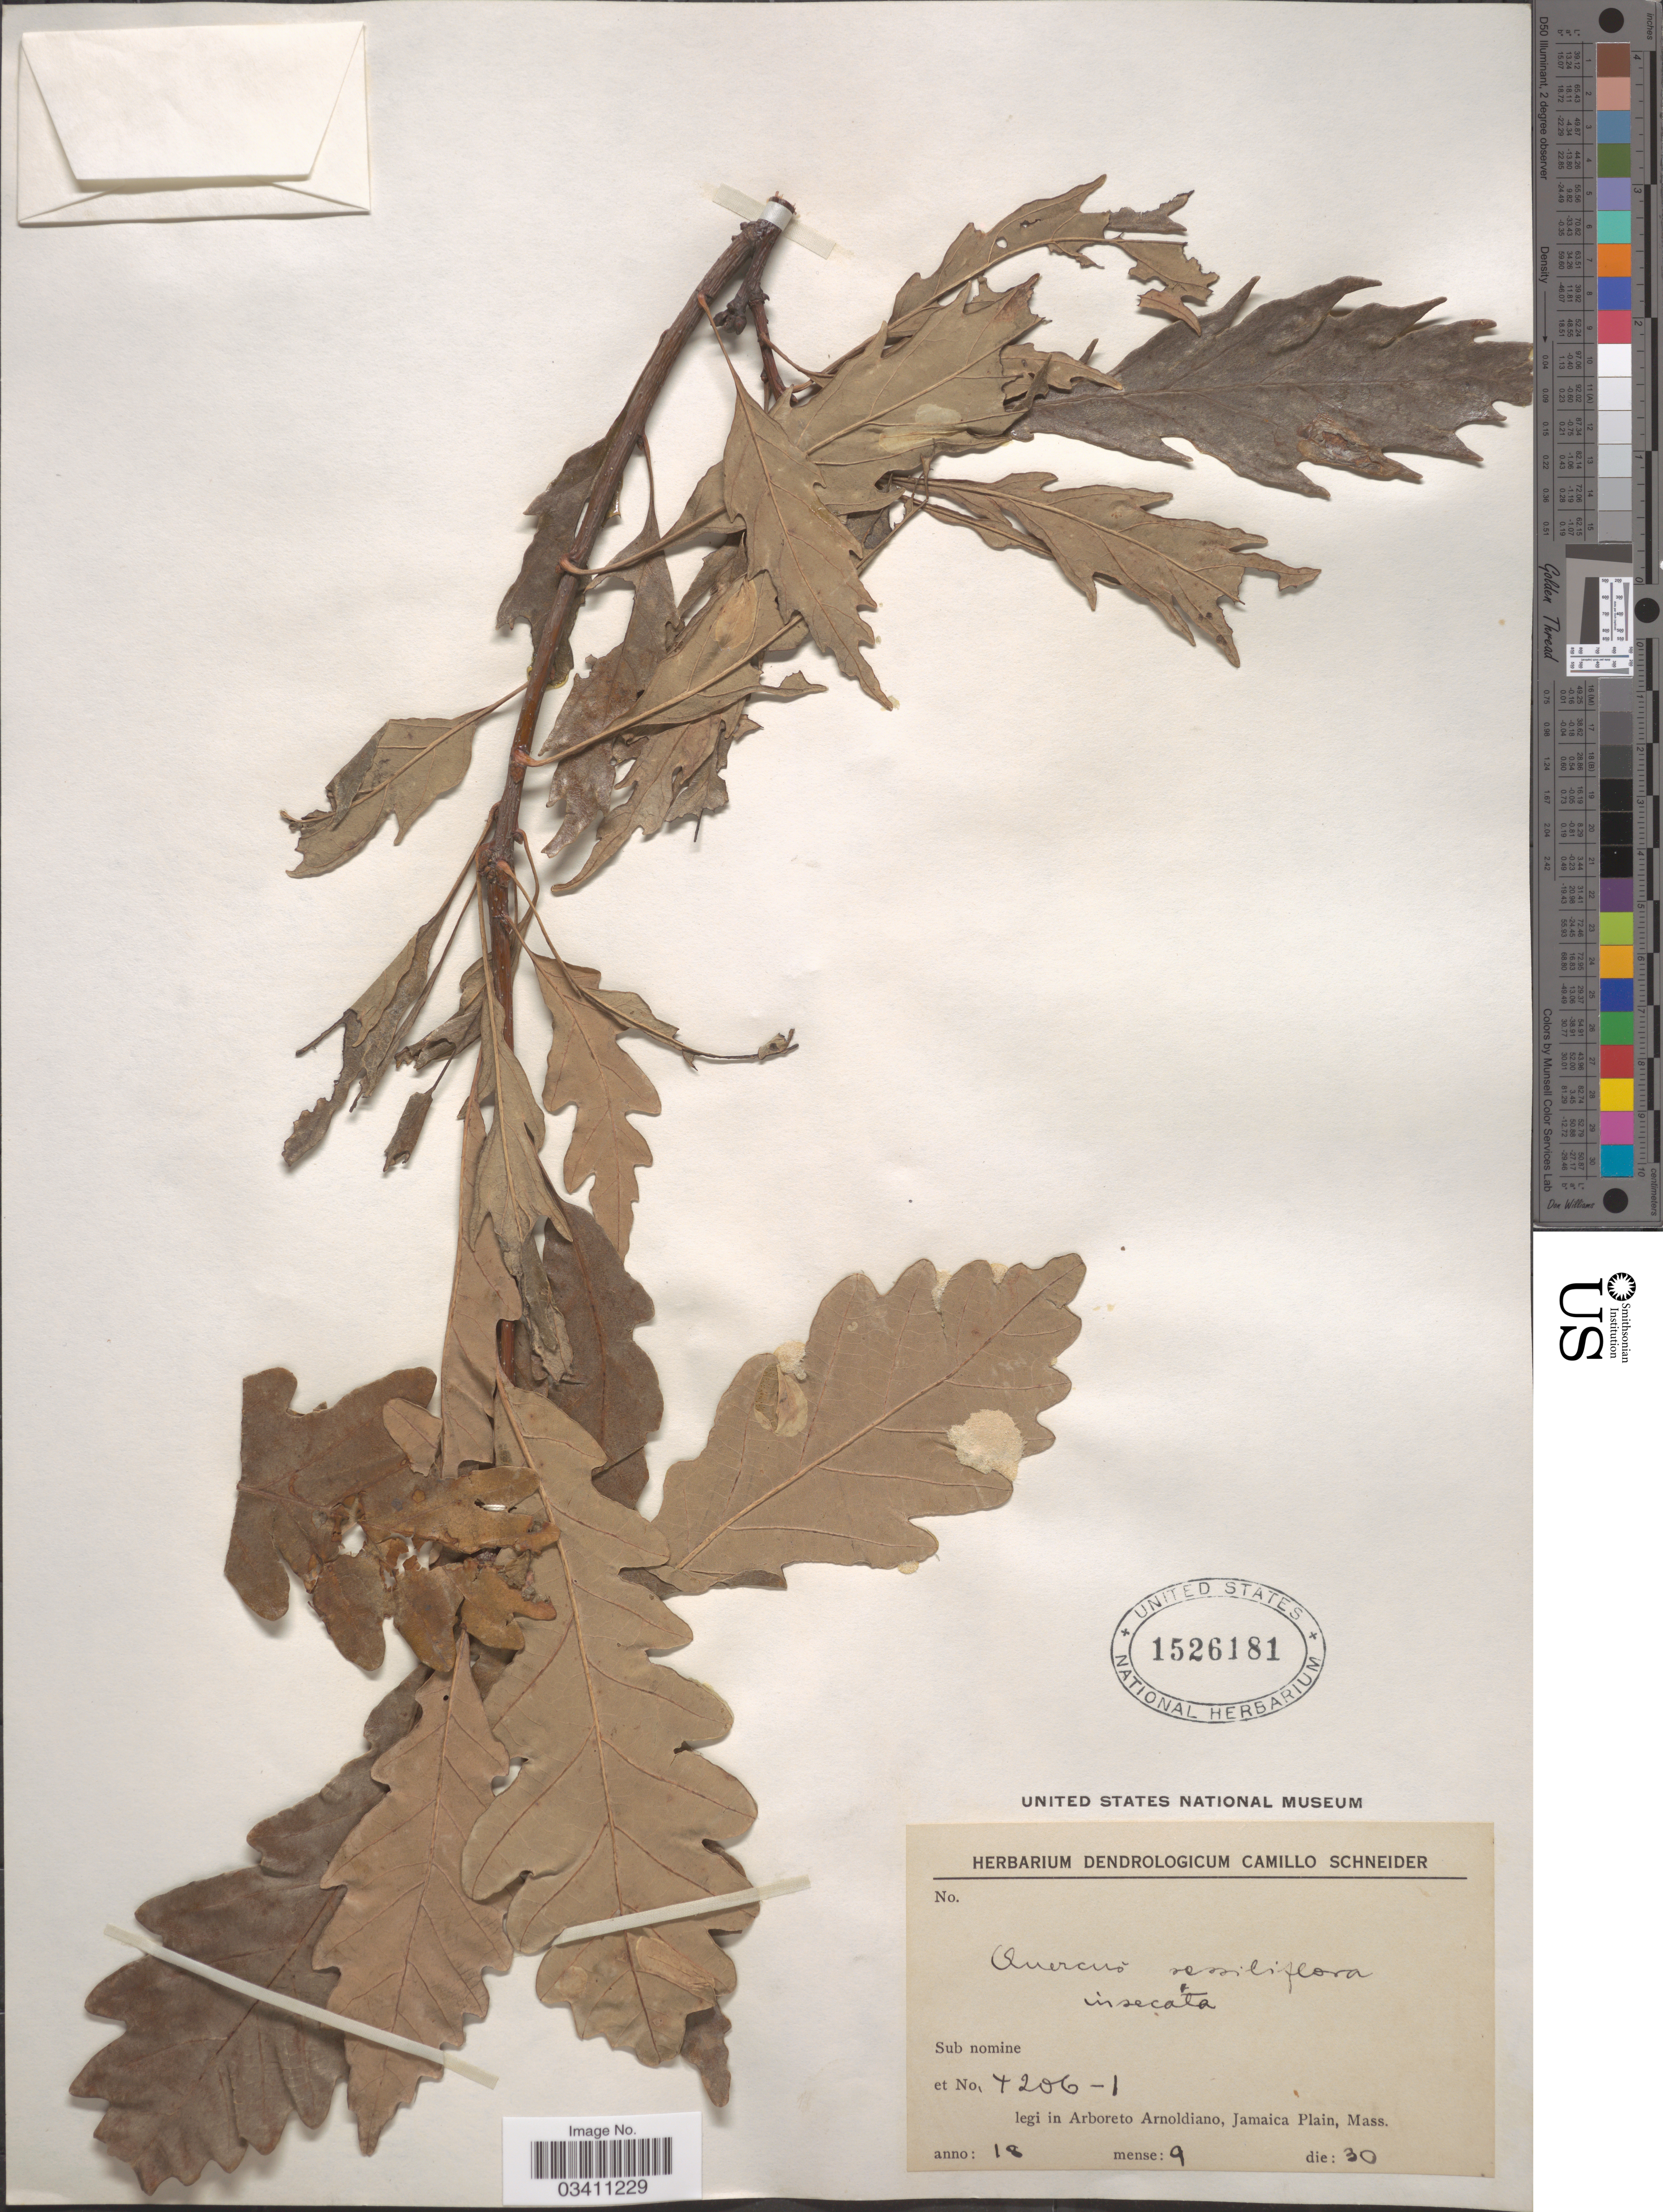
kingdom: Plantae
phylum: Tracheophyta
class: Magnoliopsida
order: Fagales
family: Fagaceae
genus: Quercus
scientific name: Quercus sessiliflora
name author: Salisb.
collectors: ex herb. Dendrologicum C. Schneider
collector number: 4206-1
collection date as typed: Transcribed d/m/y: 30/9/18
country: United States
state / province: Massachusetts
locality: Arboreto Arnoldiano, Jamaica Plain.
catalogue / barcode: US 1526181